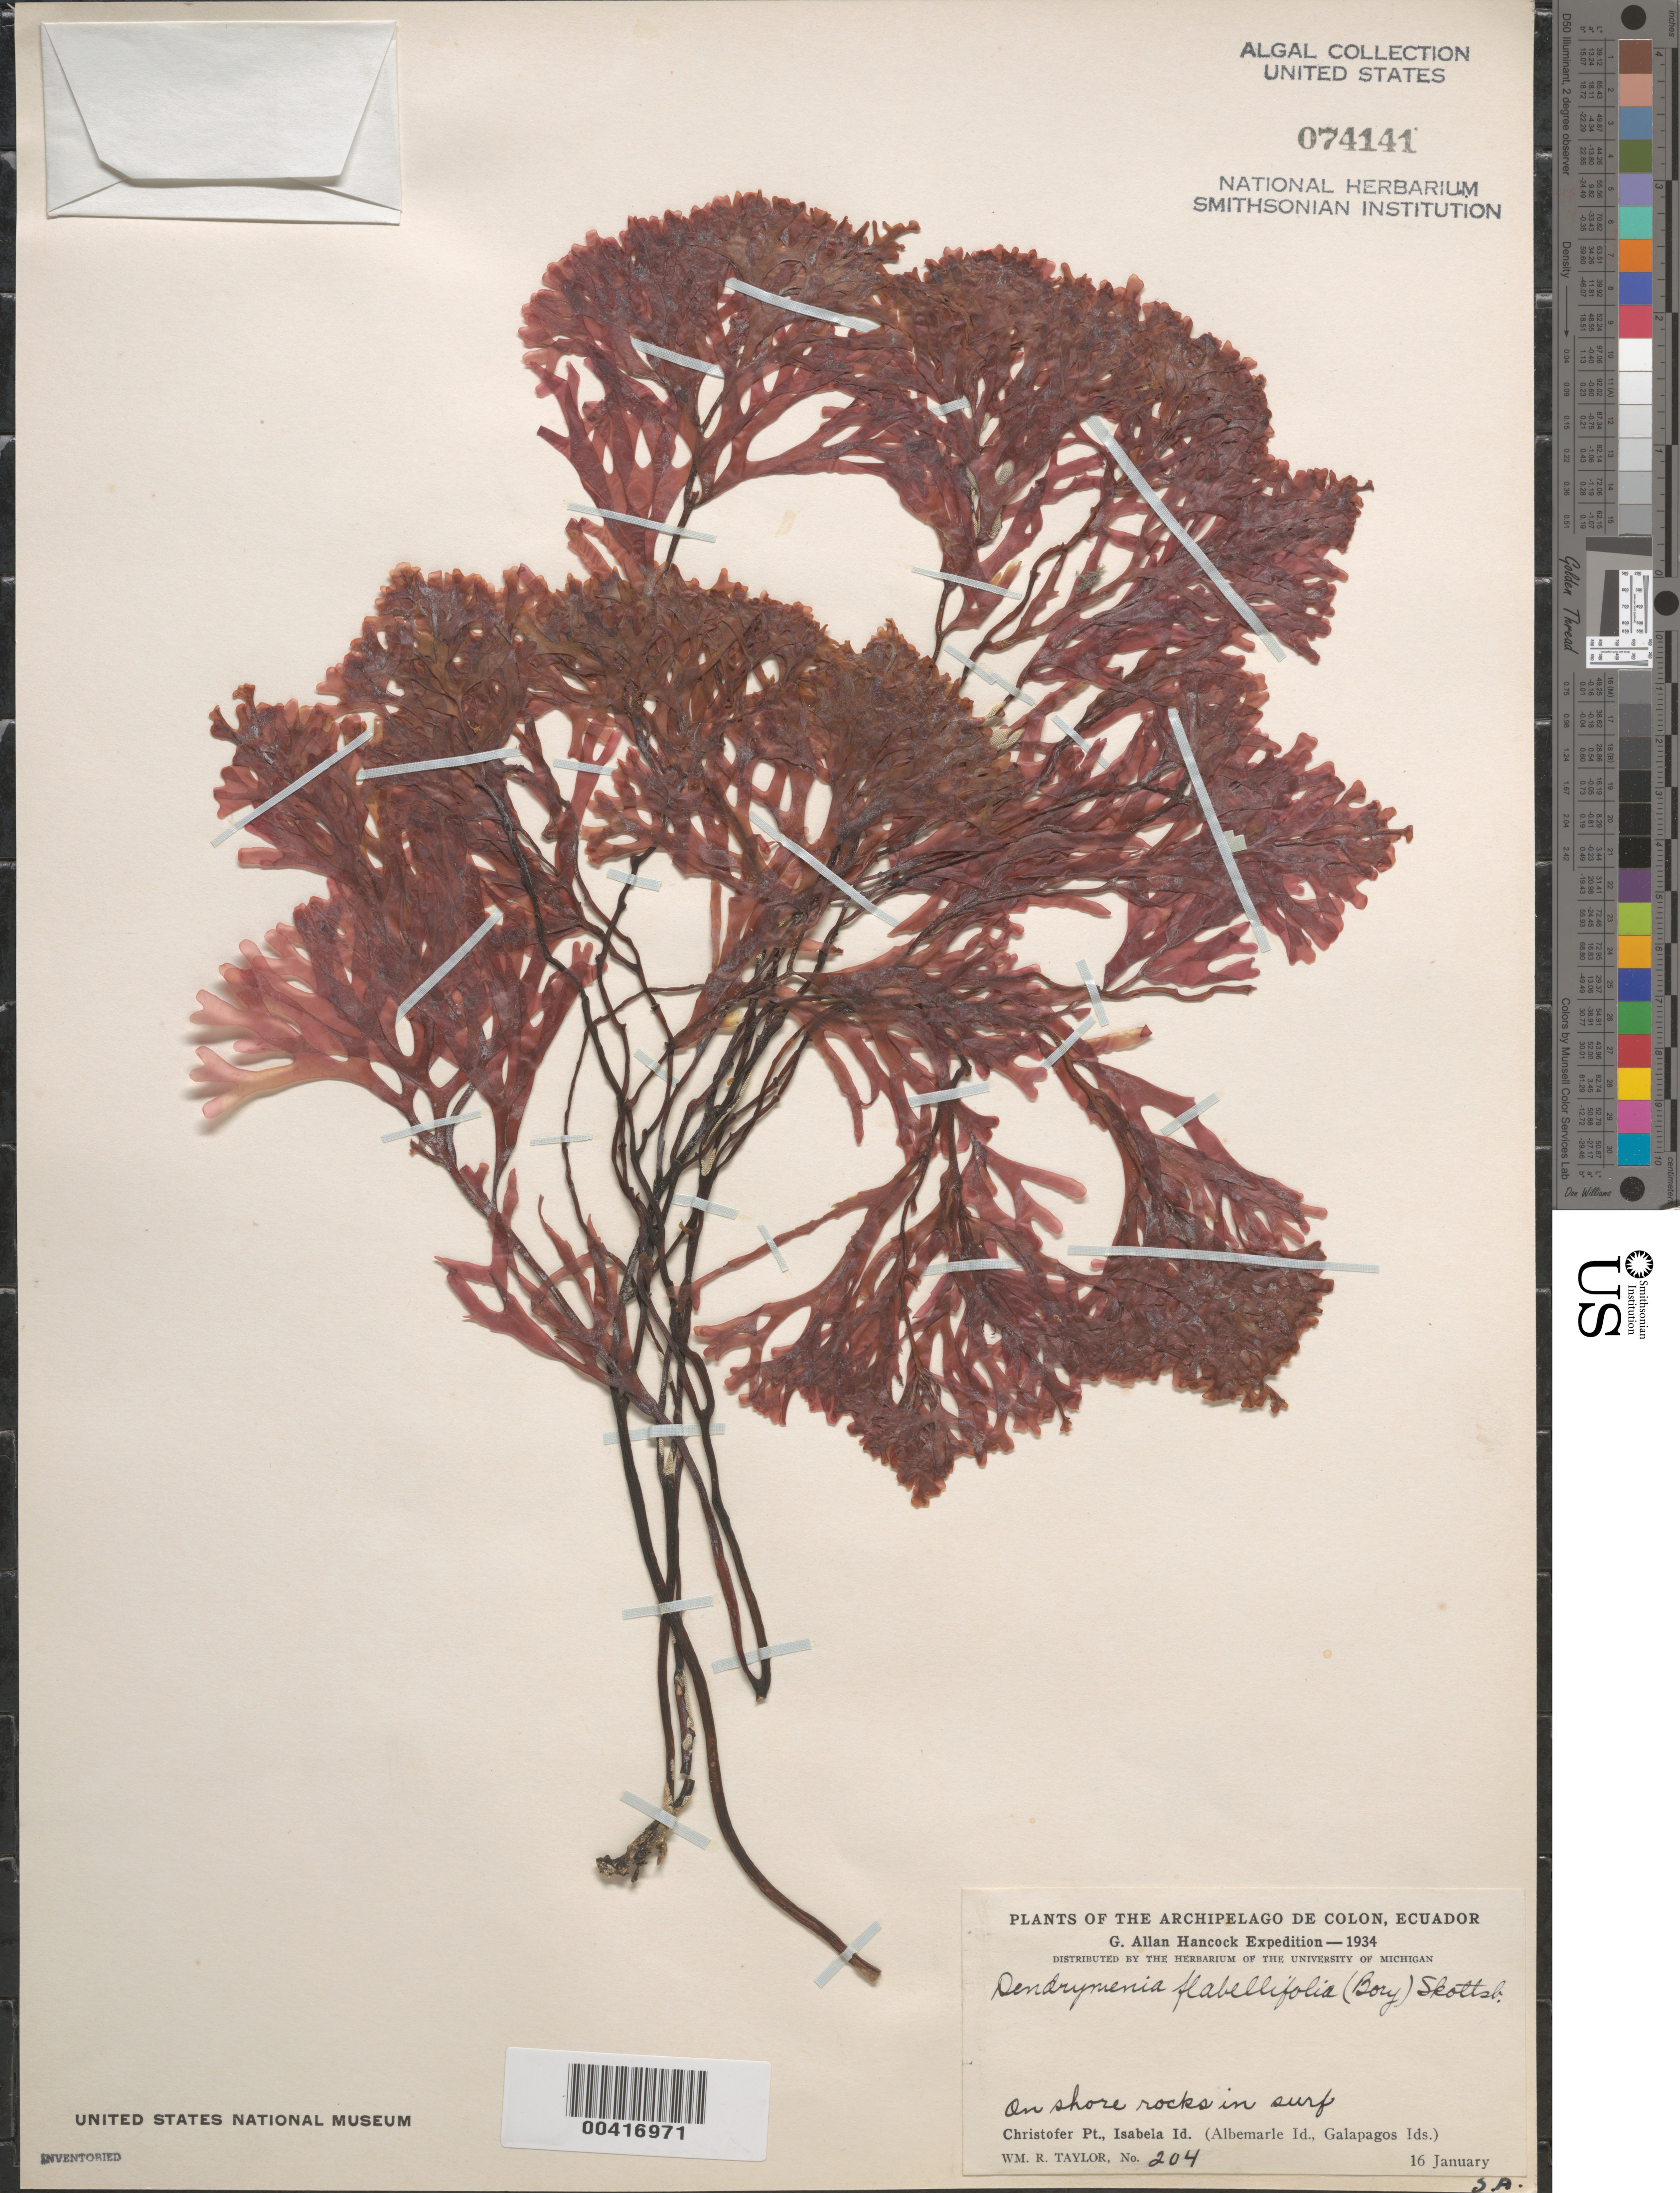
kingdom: Plantae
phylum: Rhodophyta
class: Florideophyceae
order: Rhodymeniales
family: Rhodymeniaceae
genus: Rhodymenia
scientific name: Rhodymenia flabellifolia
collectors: W. R. Taylor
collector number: WRT 34-204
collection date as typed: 16 Jan 1934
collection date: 1934-01-16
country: Ecuador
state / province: Colón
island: Isabela [Albemarle]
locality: Christofer Point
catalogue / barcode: US 74141